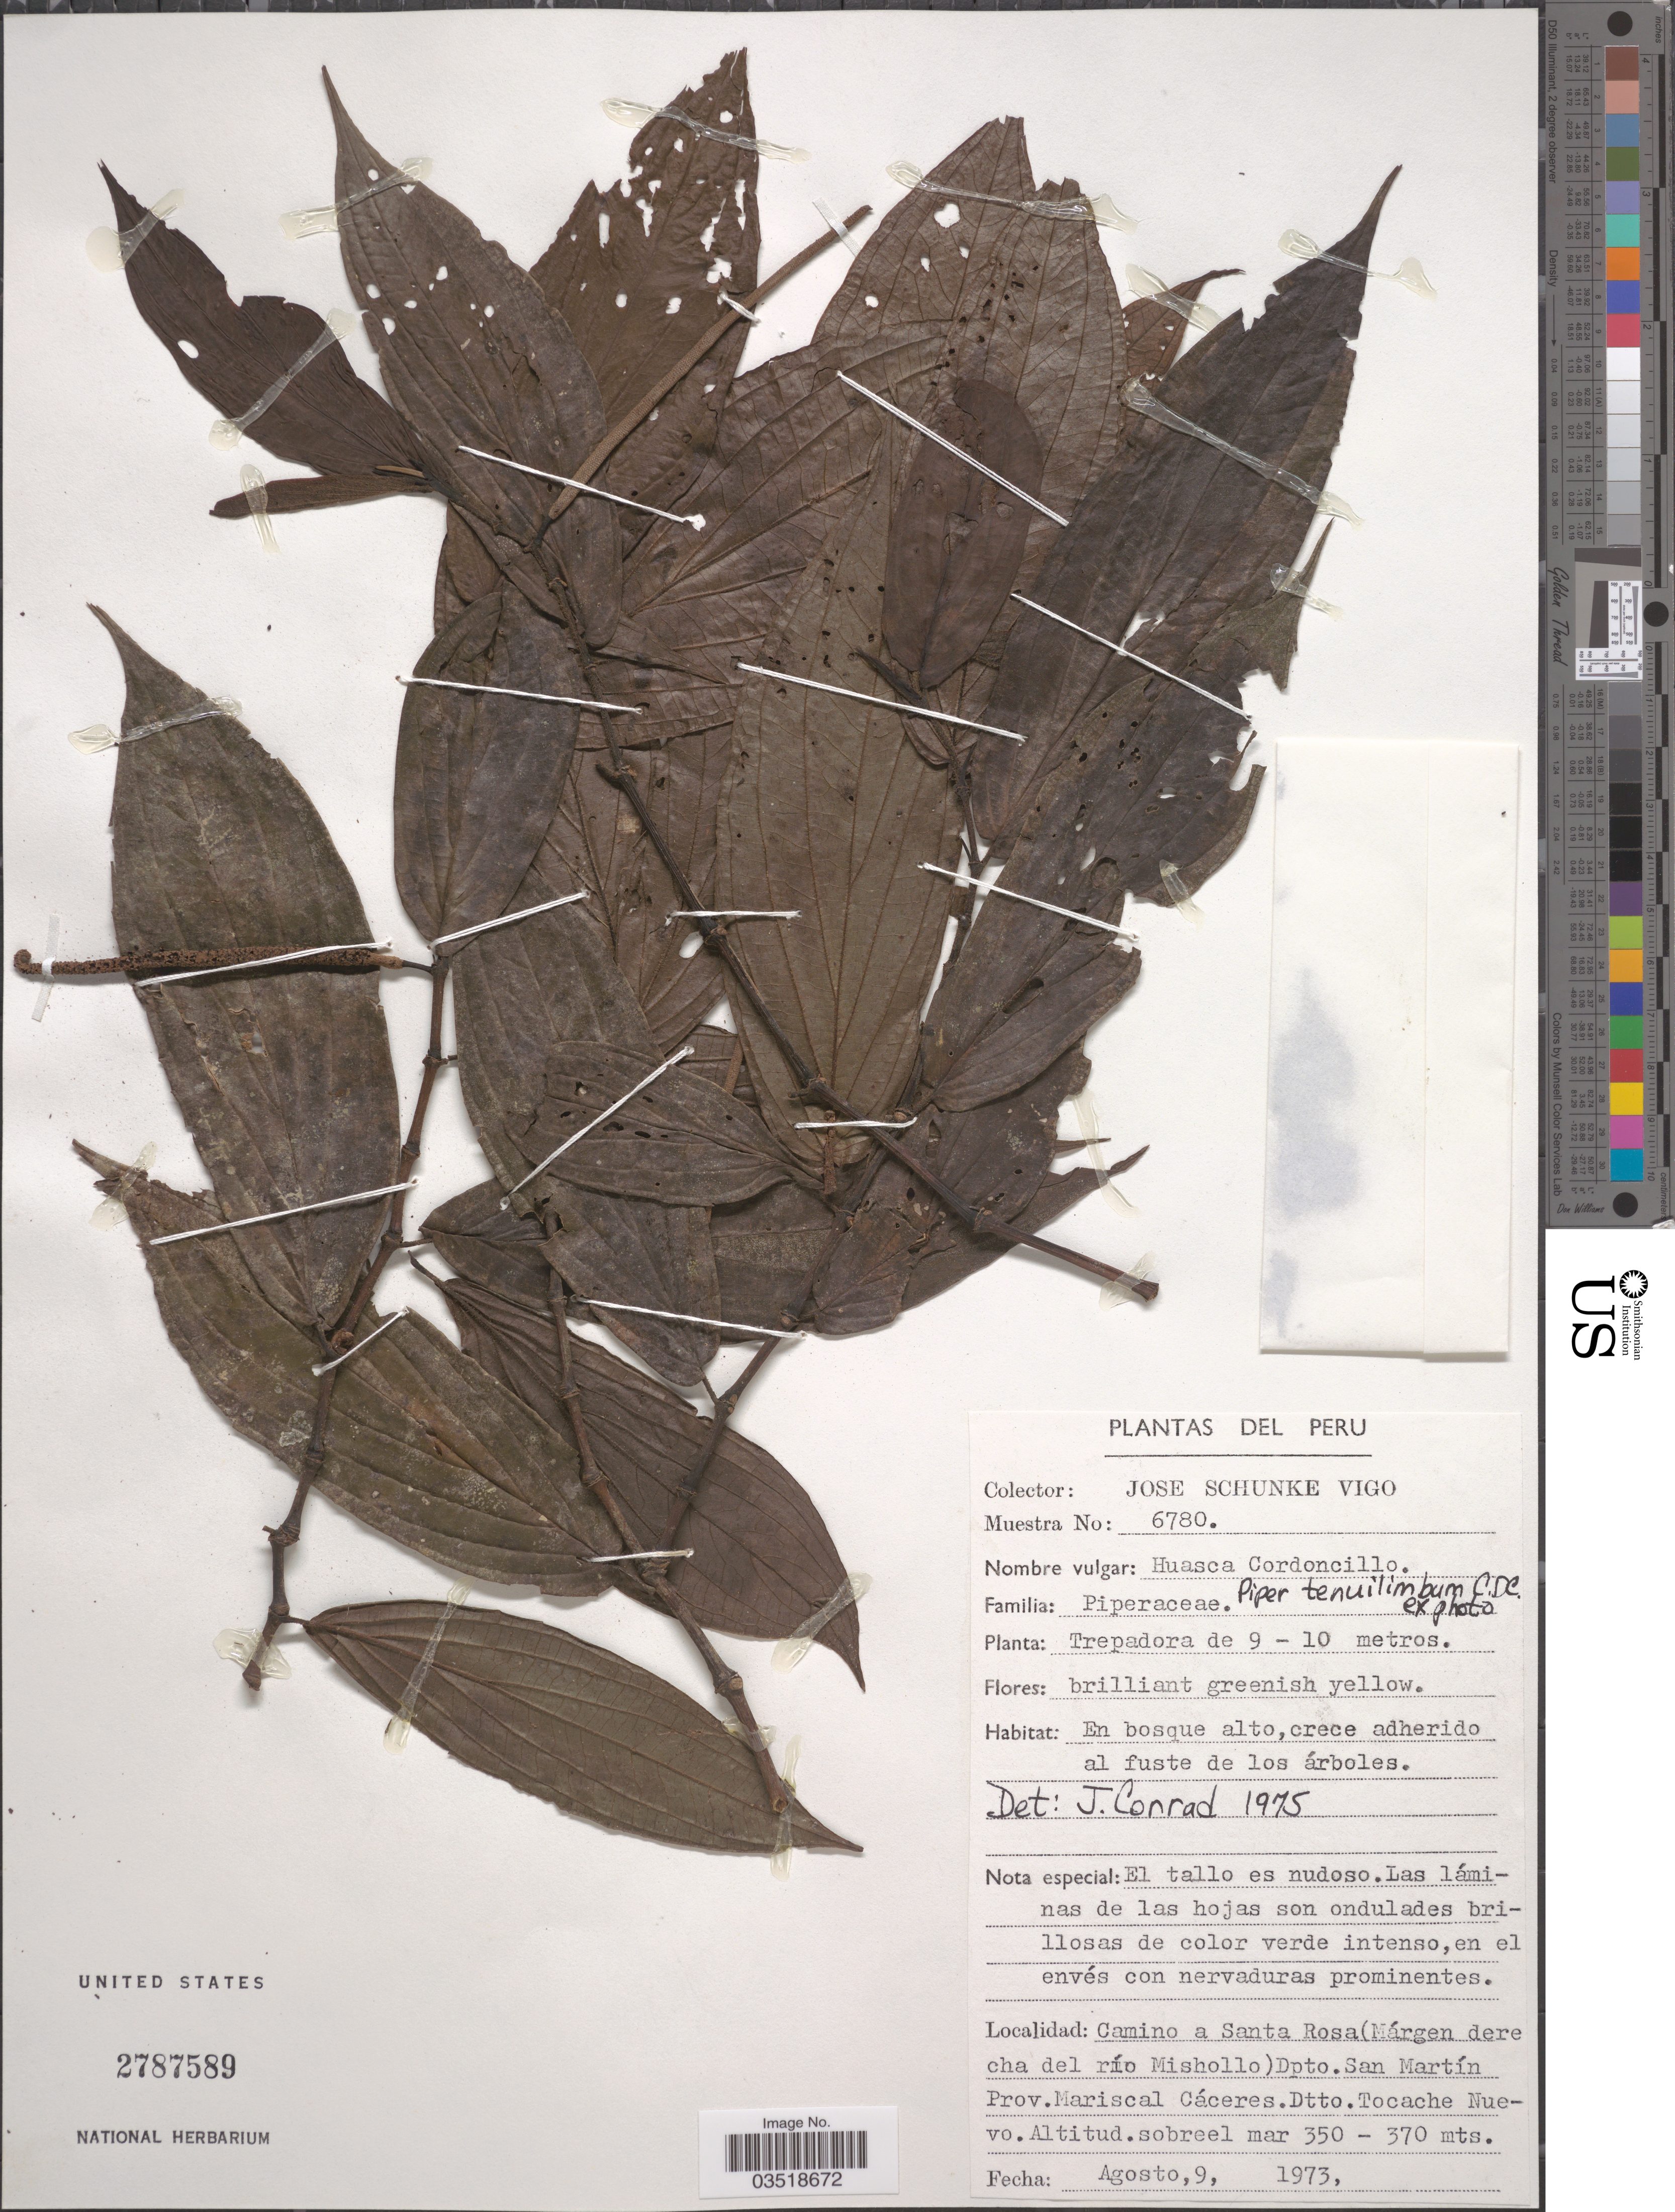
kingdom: Plantae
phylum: Tracheophyta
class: Magnoliopsida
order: Piperales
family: Piperaceae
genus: Piper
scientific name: Piper tenuilimbum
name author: C. DC.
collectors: J. Schunke Vigo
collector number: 6780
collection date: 1973-08-09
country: Peru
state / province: San Martín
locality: Camino a Santa Rosa (Márgen derecha del río Mishollo) Dpto. San Martín. Prov. Mariscal Cáceres. Dtto. Tocache Nuevo.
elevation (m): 350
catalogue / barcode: US 2787589